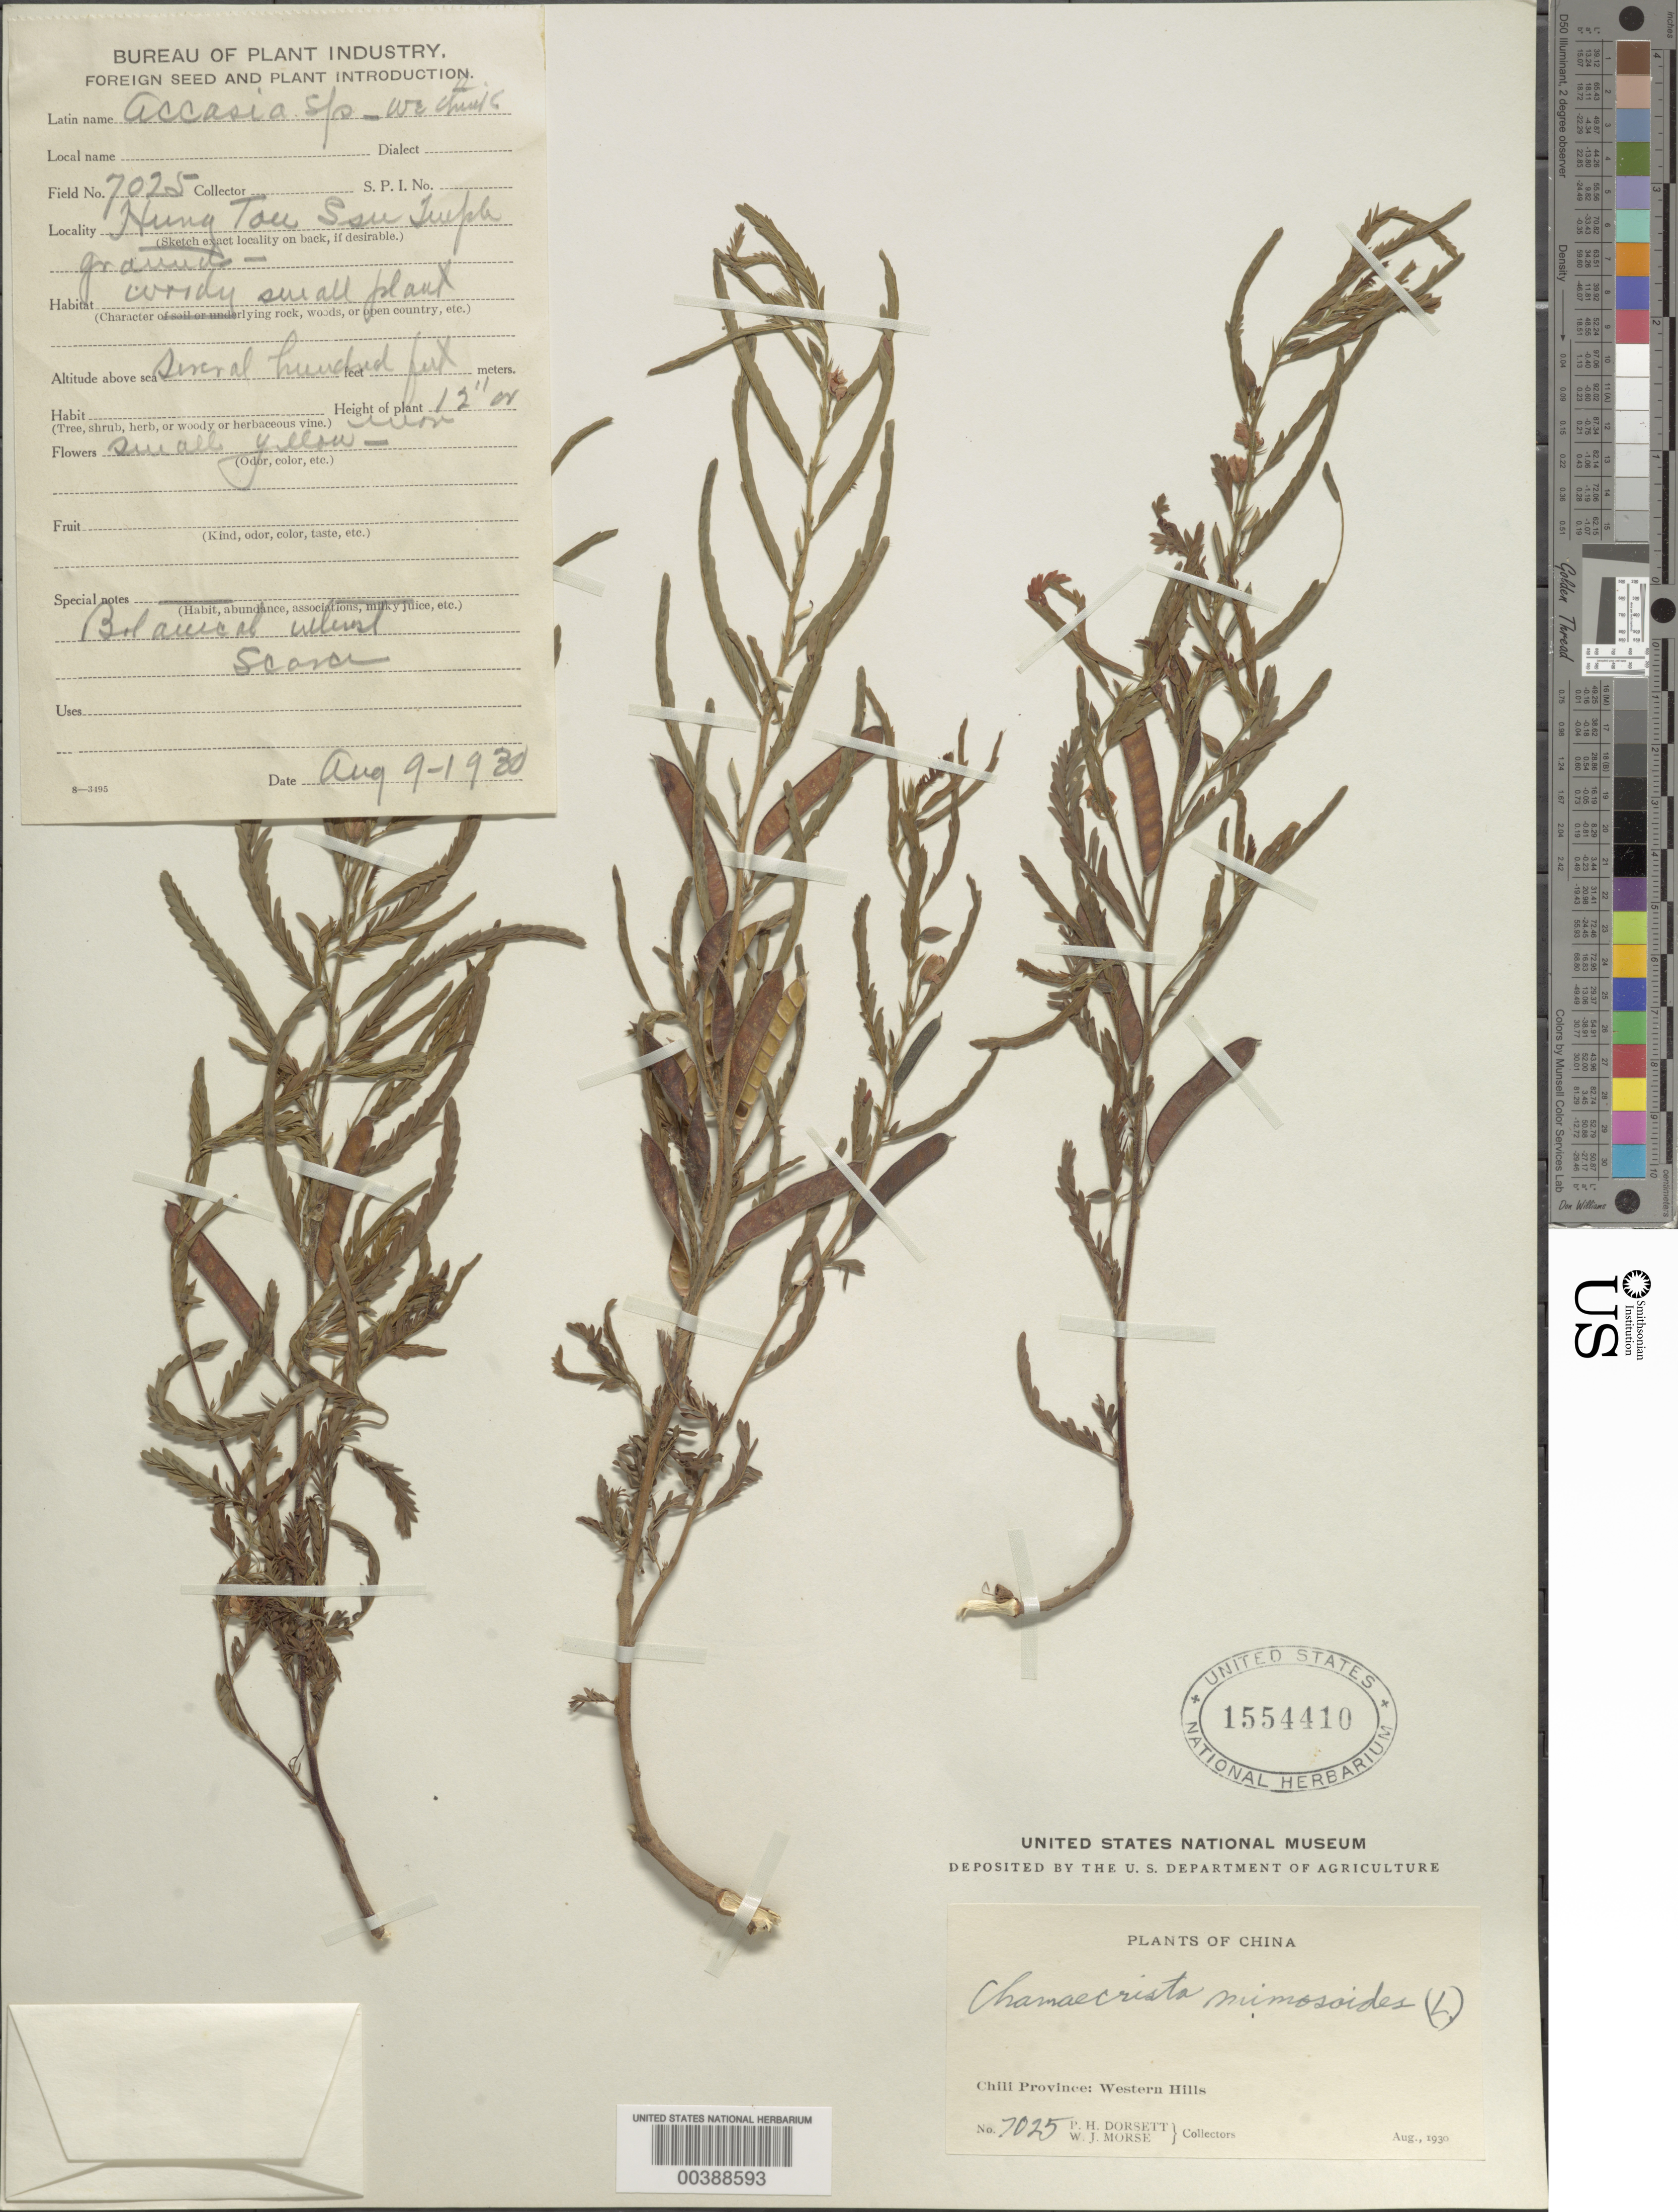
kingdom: Plantae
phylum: Tracheophyta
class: Magnoliopsida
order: Fabales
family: Fabaceae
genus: Chamaecrista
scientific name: Chamaecrista mimosoides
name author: (L.) Greene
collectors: P. H. Dorsett & W. J. Morse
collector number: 7025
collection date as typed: Aug 1930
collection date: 1930-08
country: China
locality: Chili prov.; western hills; hung tou ssu temple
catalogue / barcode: US 1554410